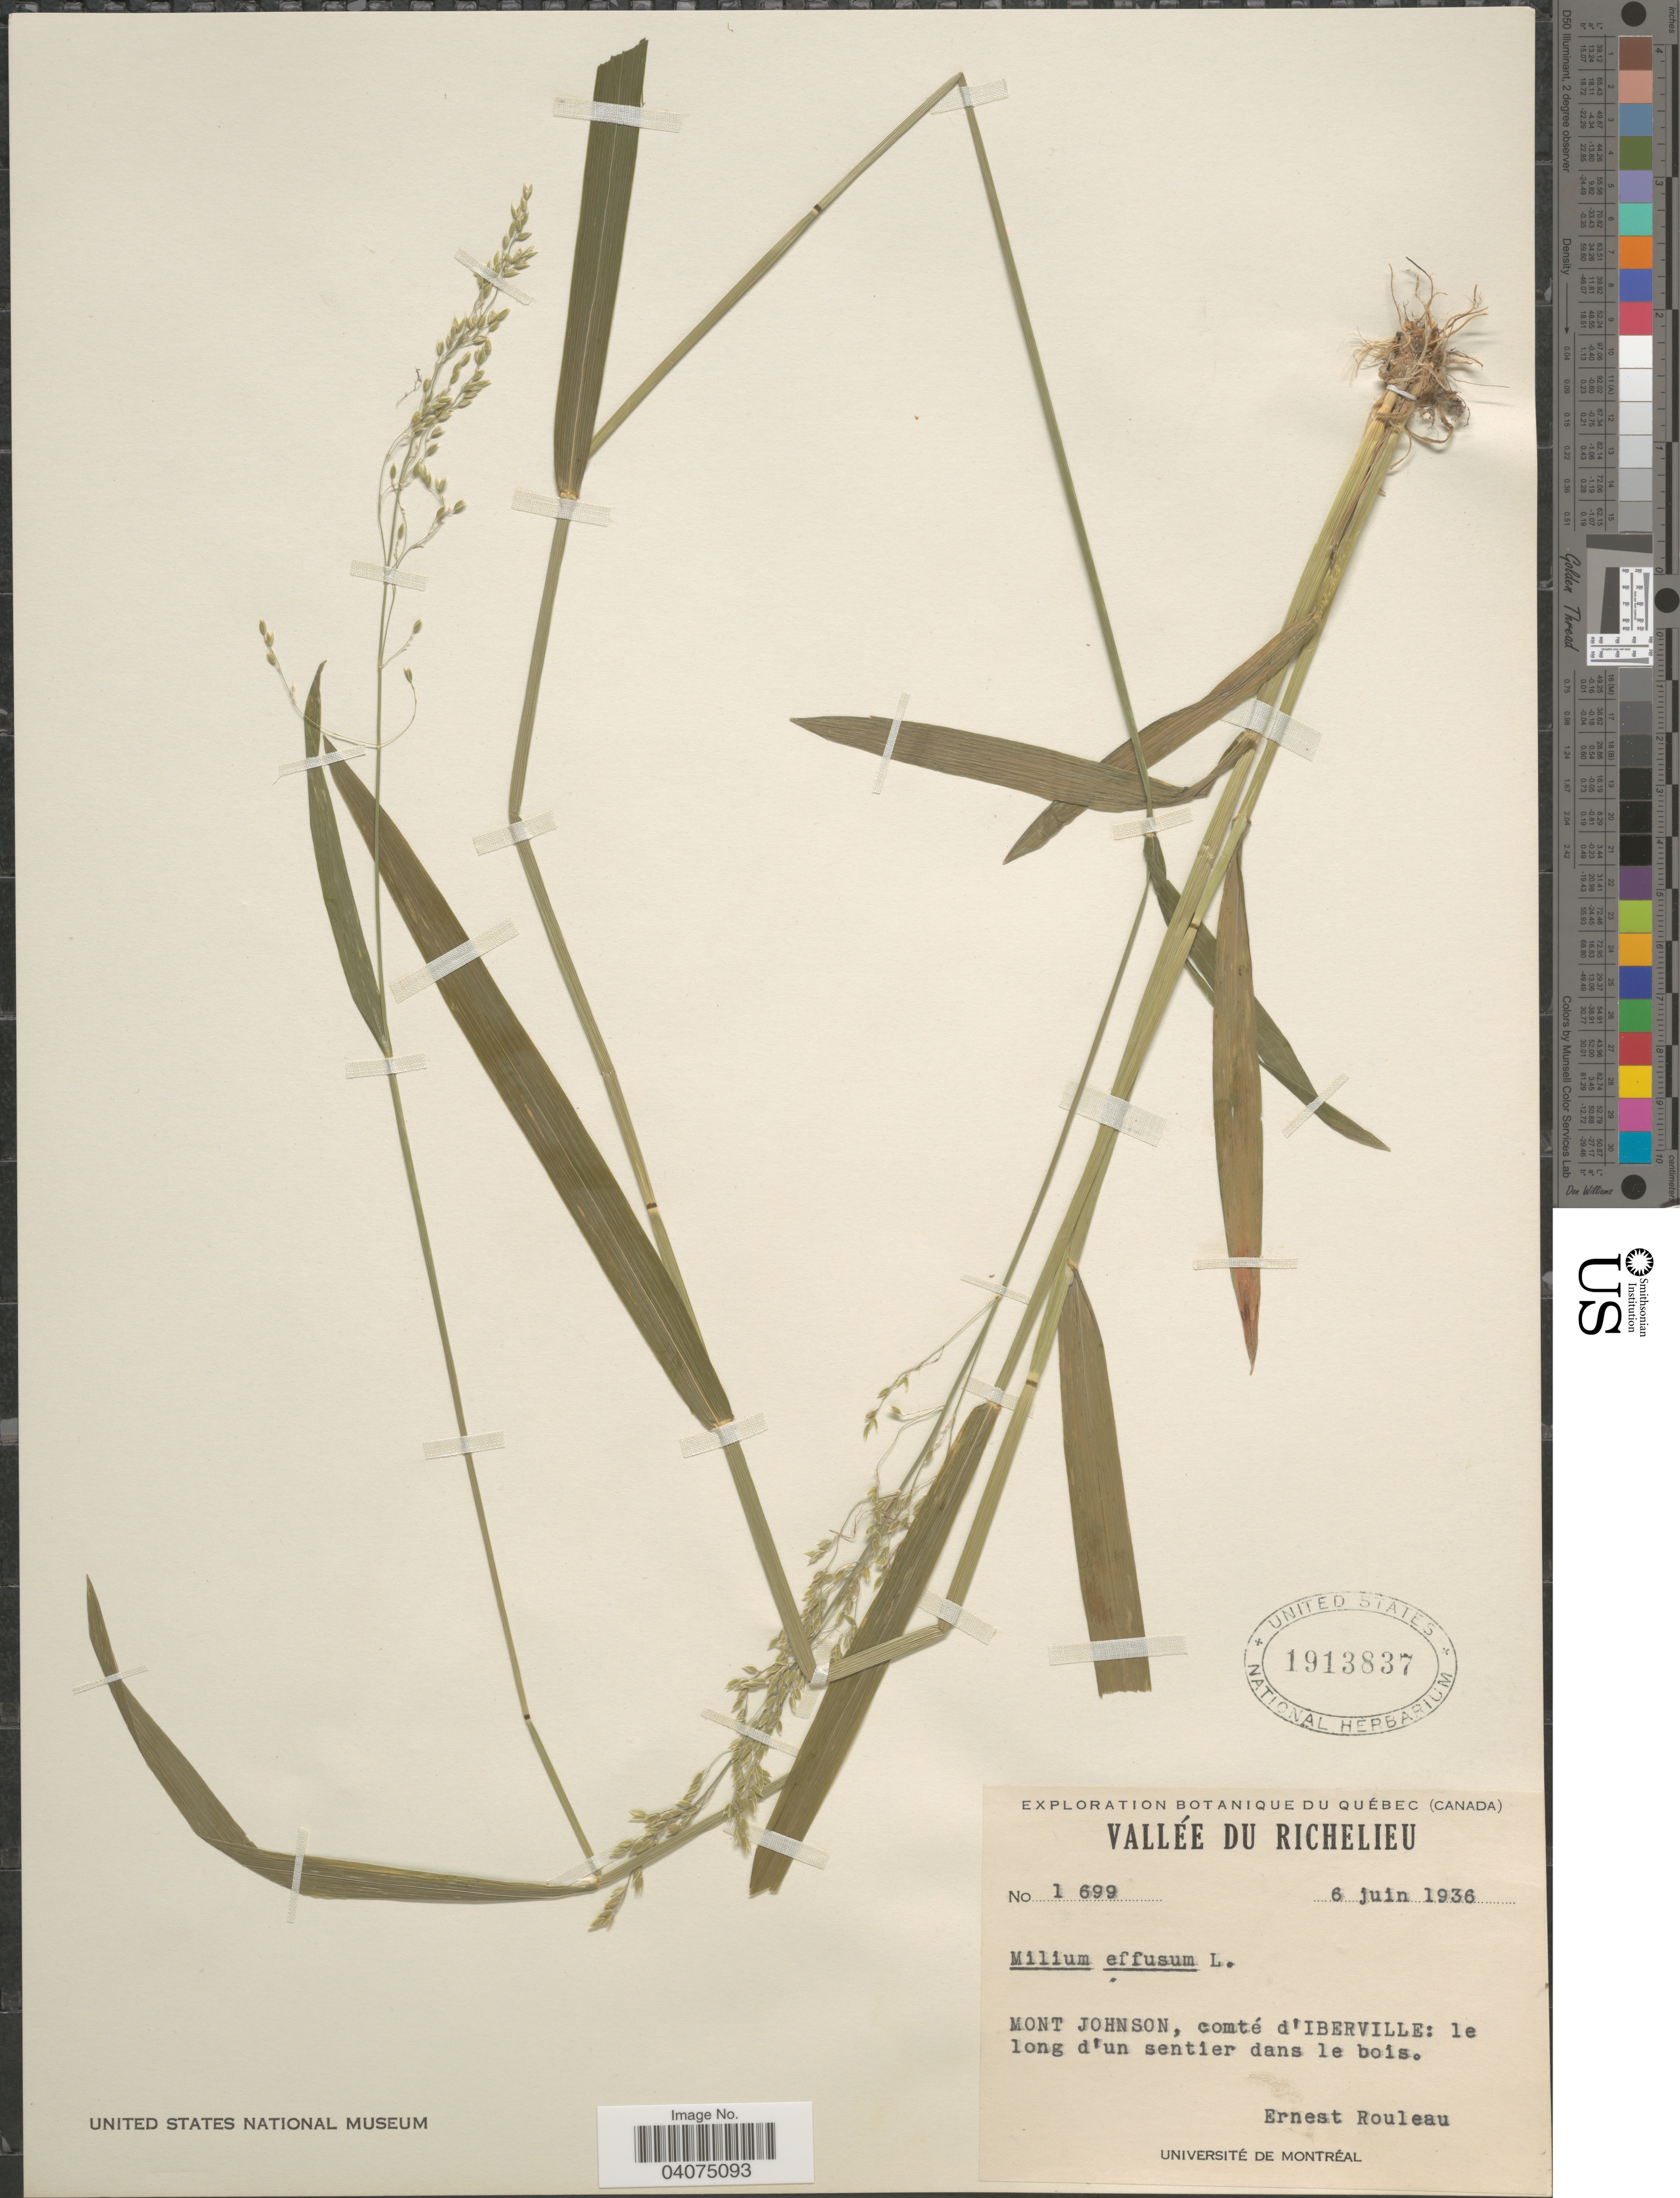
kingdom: Plantae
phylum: Tracheophyta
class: Liliopsida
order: Poales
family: Poaceae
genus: Milium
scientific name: Milium effusum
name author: L.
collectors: J. Rouleau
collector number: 1699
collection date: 1936-06-06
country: Canada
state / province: Quebec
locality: Exploration Botanique du Québec (Canada). Vallée du Richelieu. Mont Johnson, comté d'Iberville: le long d'un sentier dans le bois.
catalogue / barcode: US 1913837